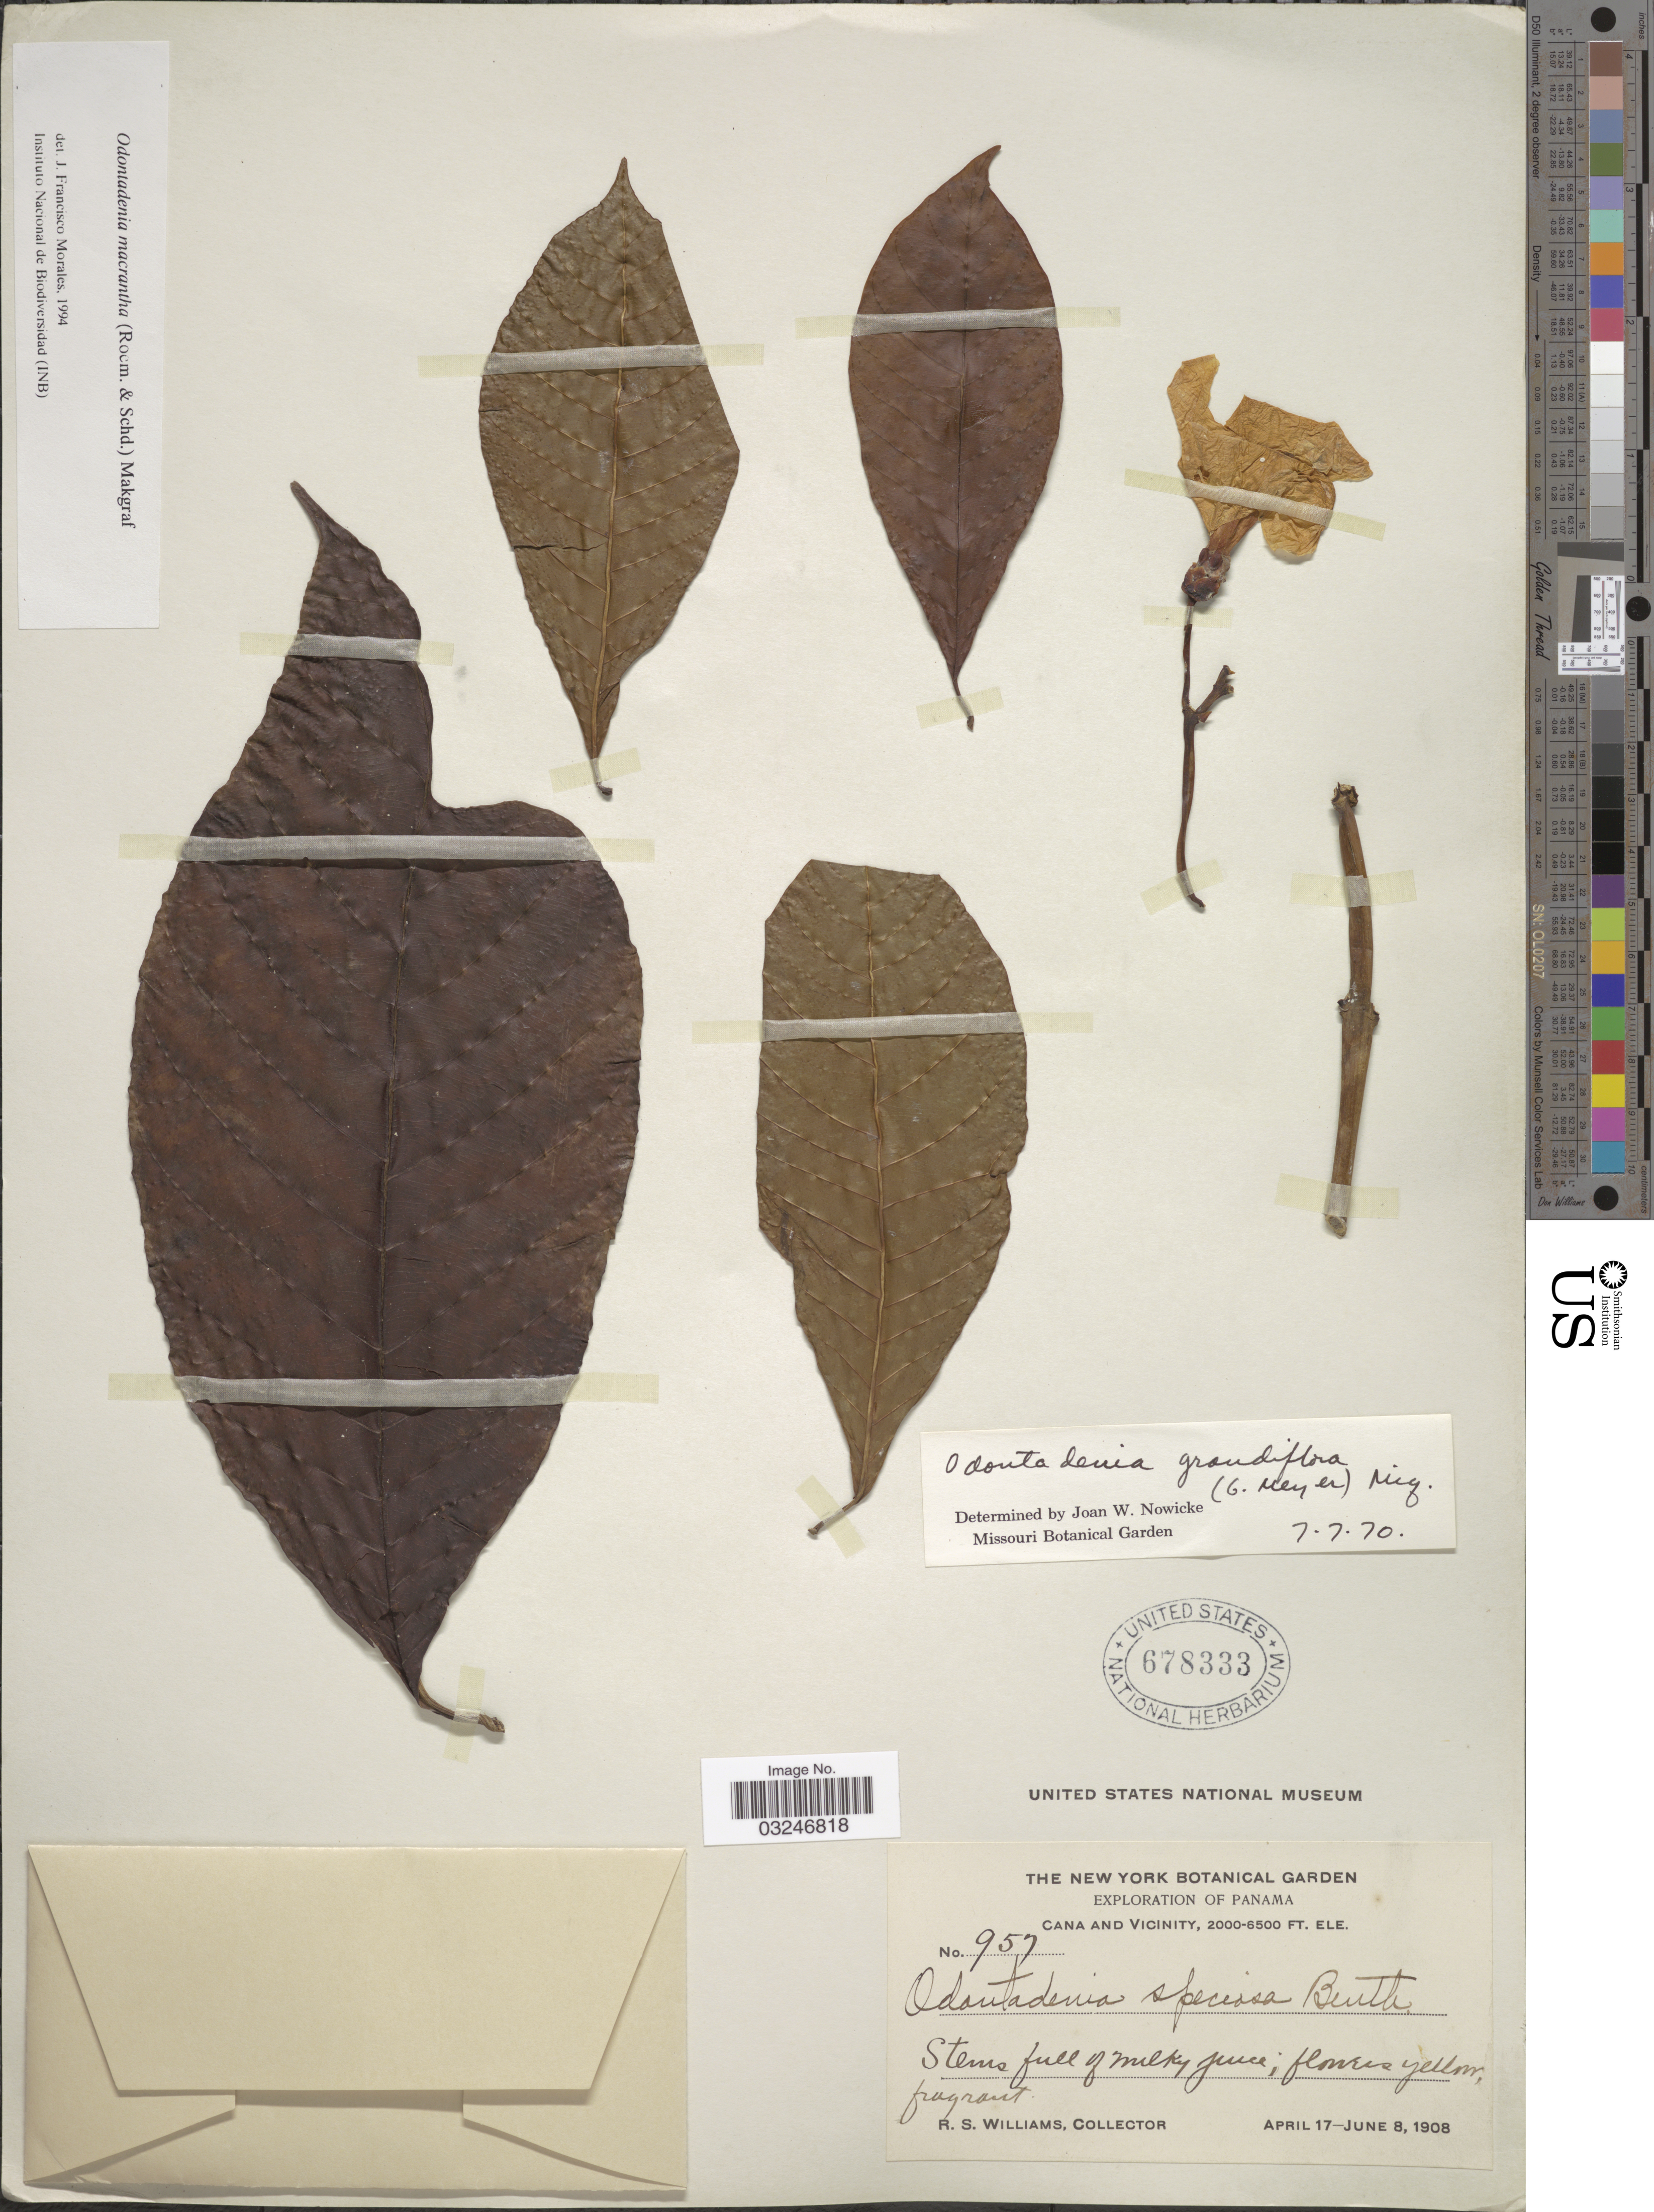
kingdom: Plantae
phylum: Tracheophyta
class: Magnoliopsida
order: Gentianales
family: Apocynaceae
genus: Odontadenia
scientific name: Odontadenia macrantha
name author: (Roem. & Schult.) Markgr.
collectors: R. S. Williams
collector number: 957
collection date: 1908-04-17/1908-06-08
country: Panama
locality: Cana and Vicinity.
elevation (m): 610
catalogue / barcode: US 678333